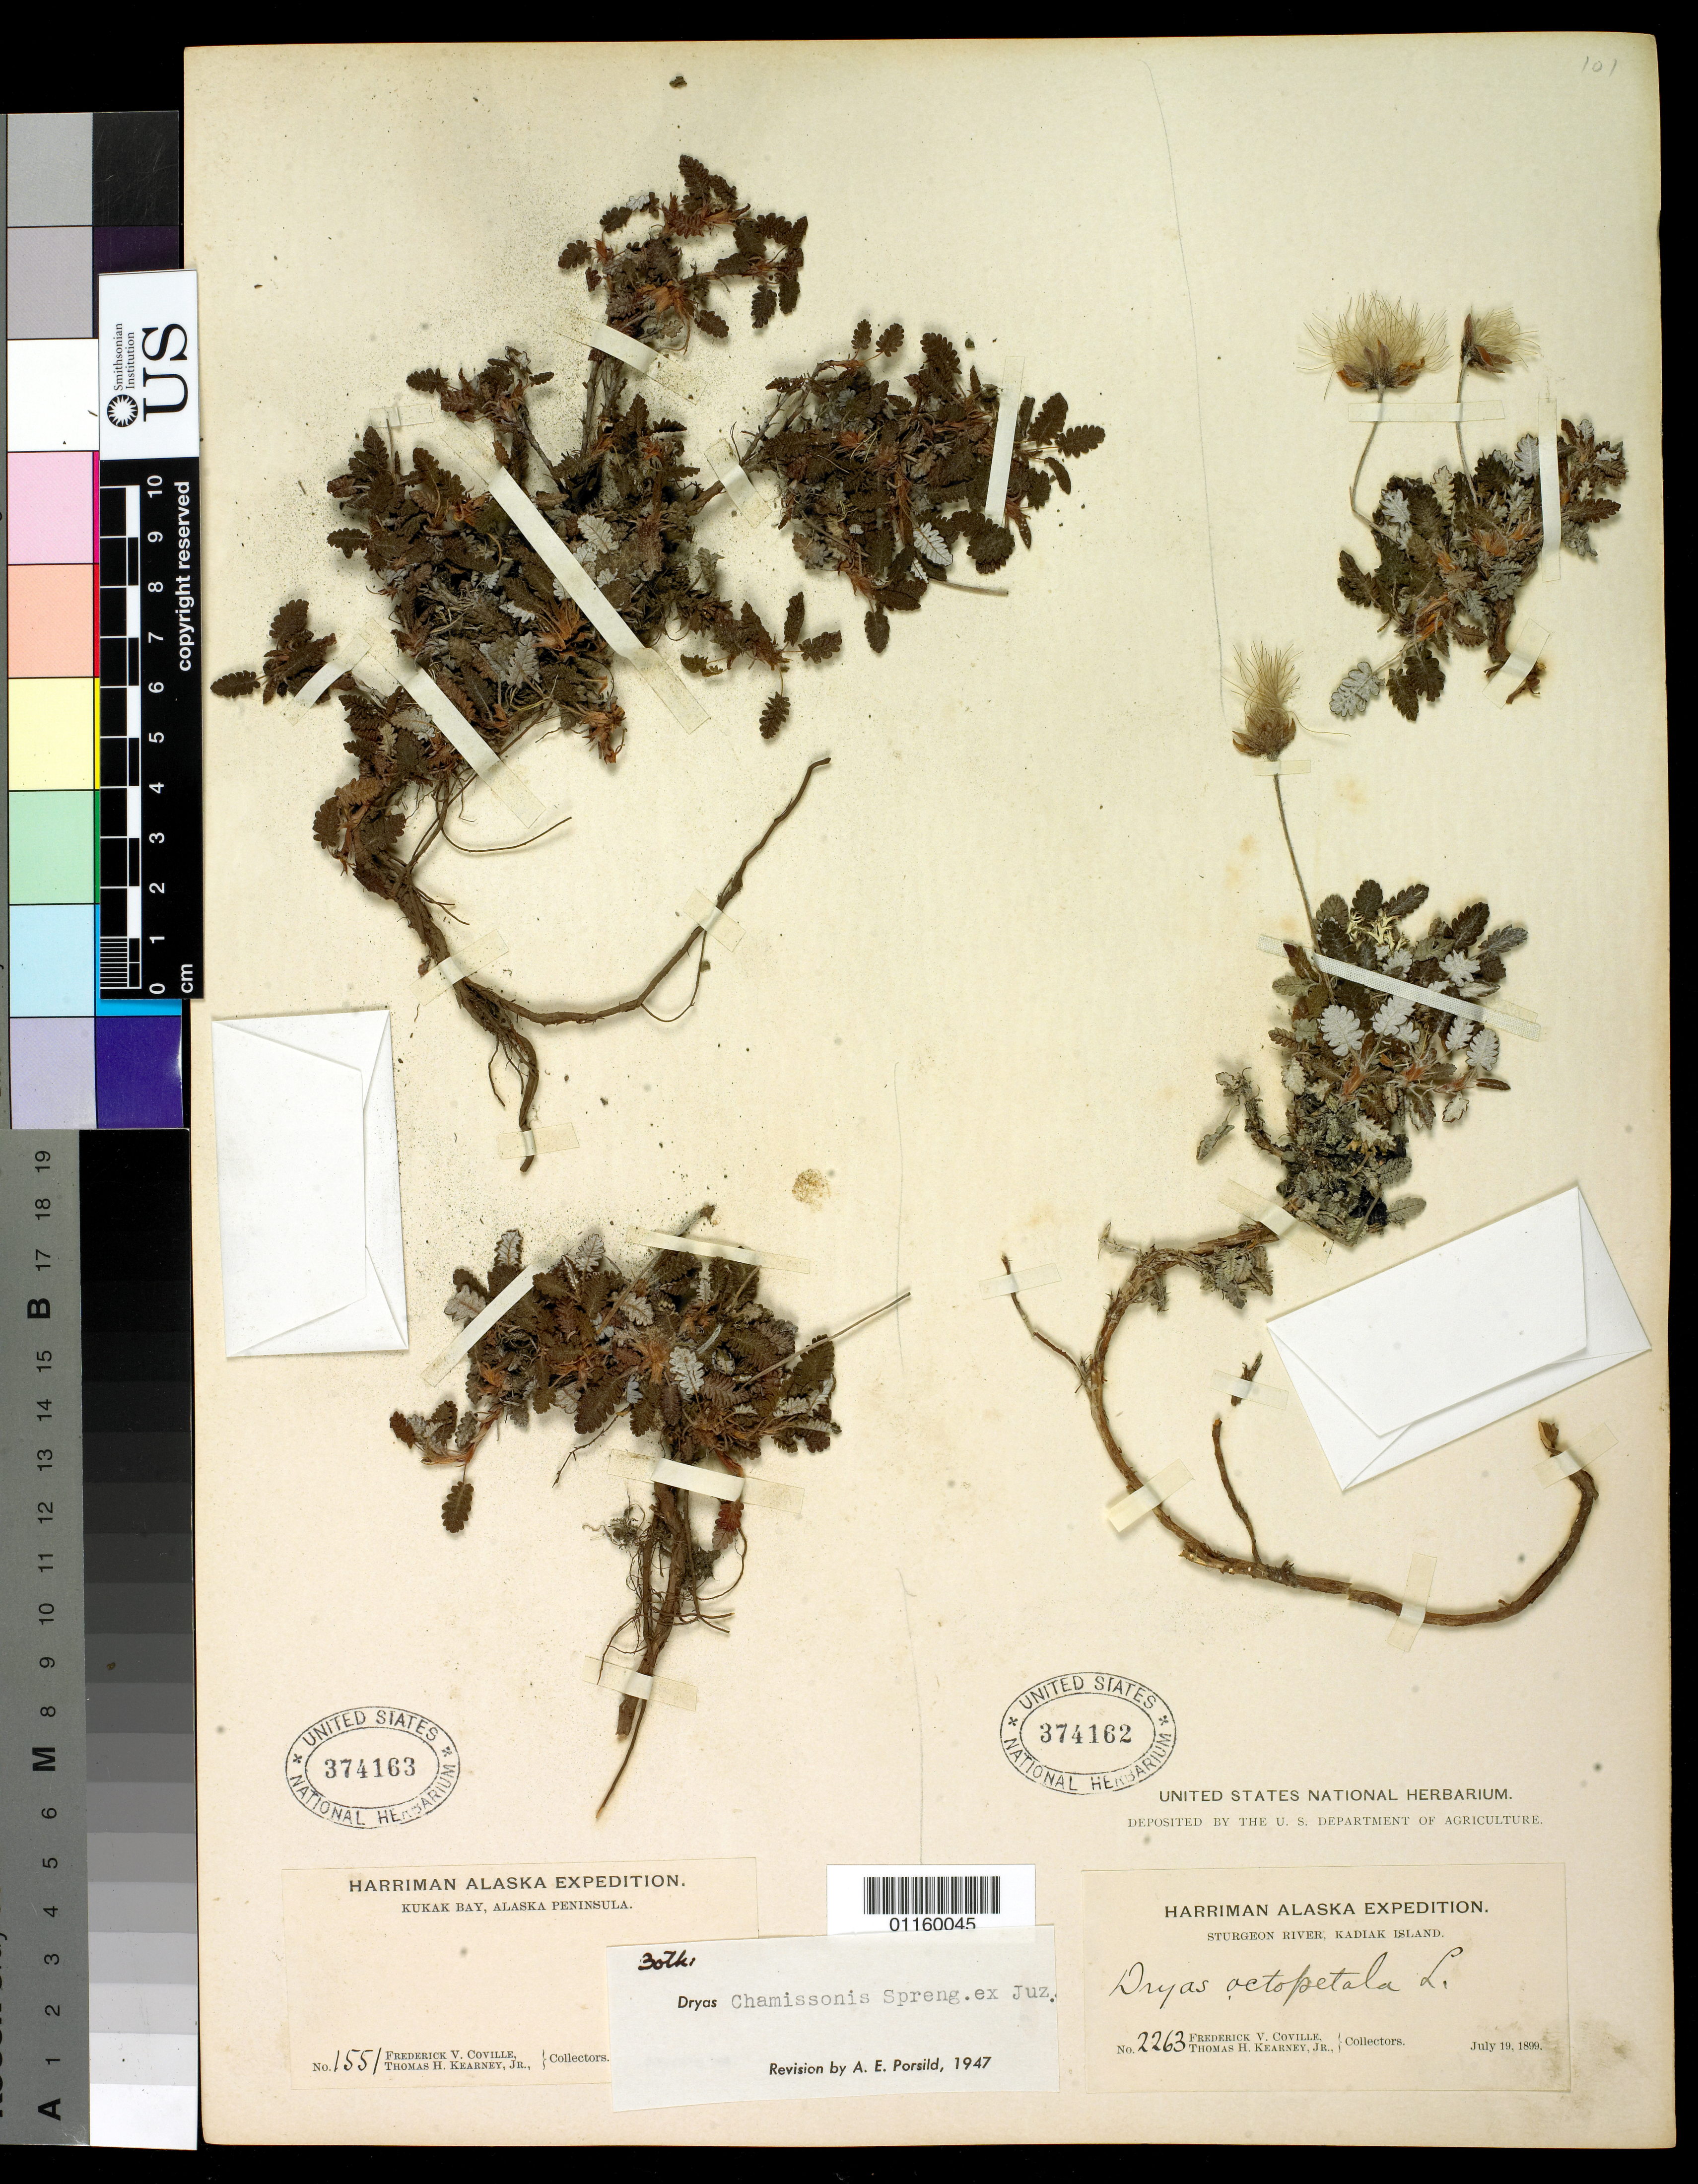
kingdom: Plantae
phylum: Tracheophyta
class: Magnoliopsida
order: Rosales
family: Rosaceae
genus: Dryas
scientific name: Dryas chamissonis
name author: Spreng. ex Juz.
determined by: Porsild, A. E.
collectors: F. V. Coville & T. H. Kearney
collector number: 2263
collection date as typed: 19 Jul 1899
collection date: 1899-07-19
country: United States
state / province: Alaska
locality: Sturgeon River, Kadiak Island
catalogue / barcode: US 374162